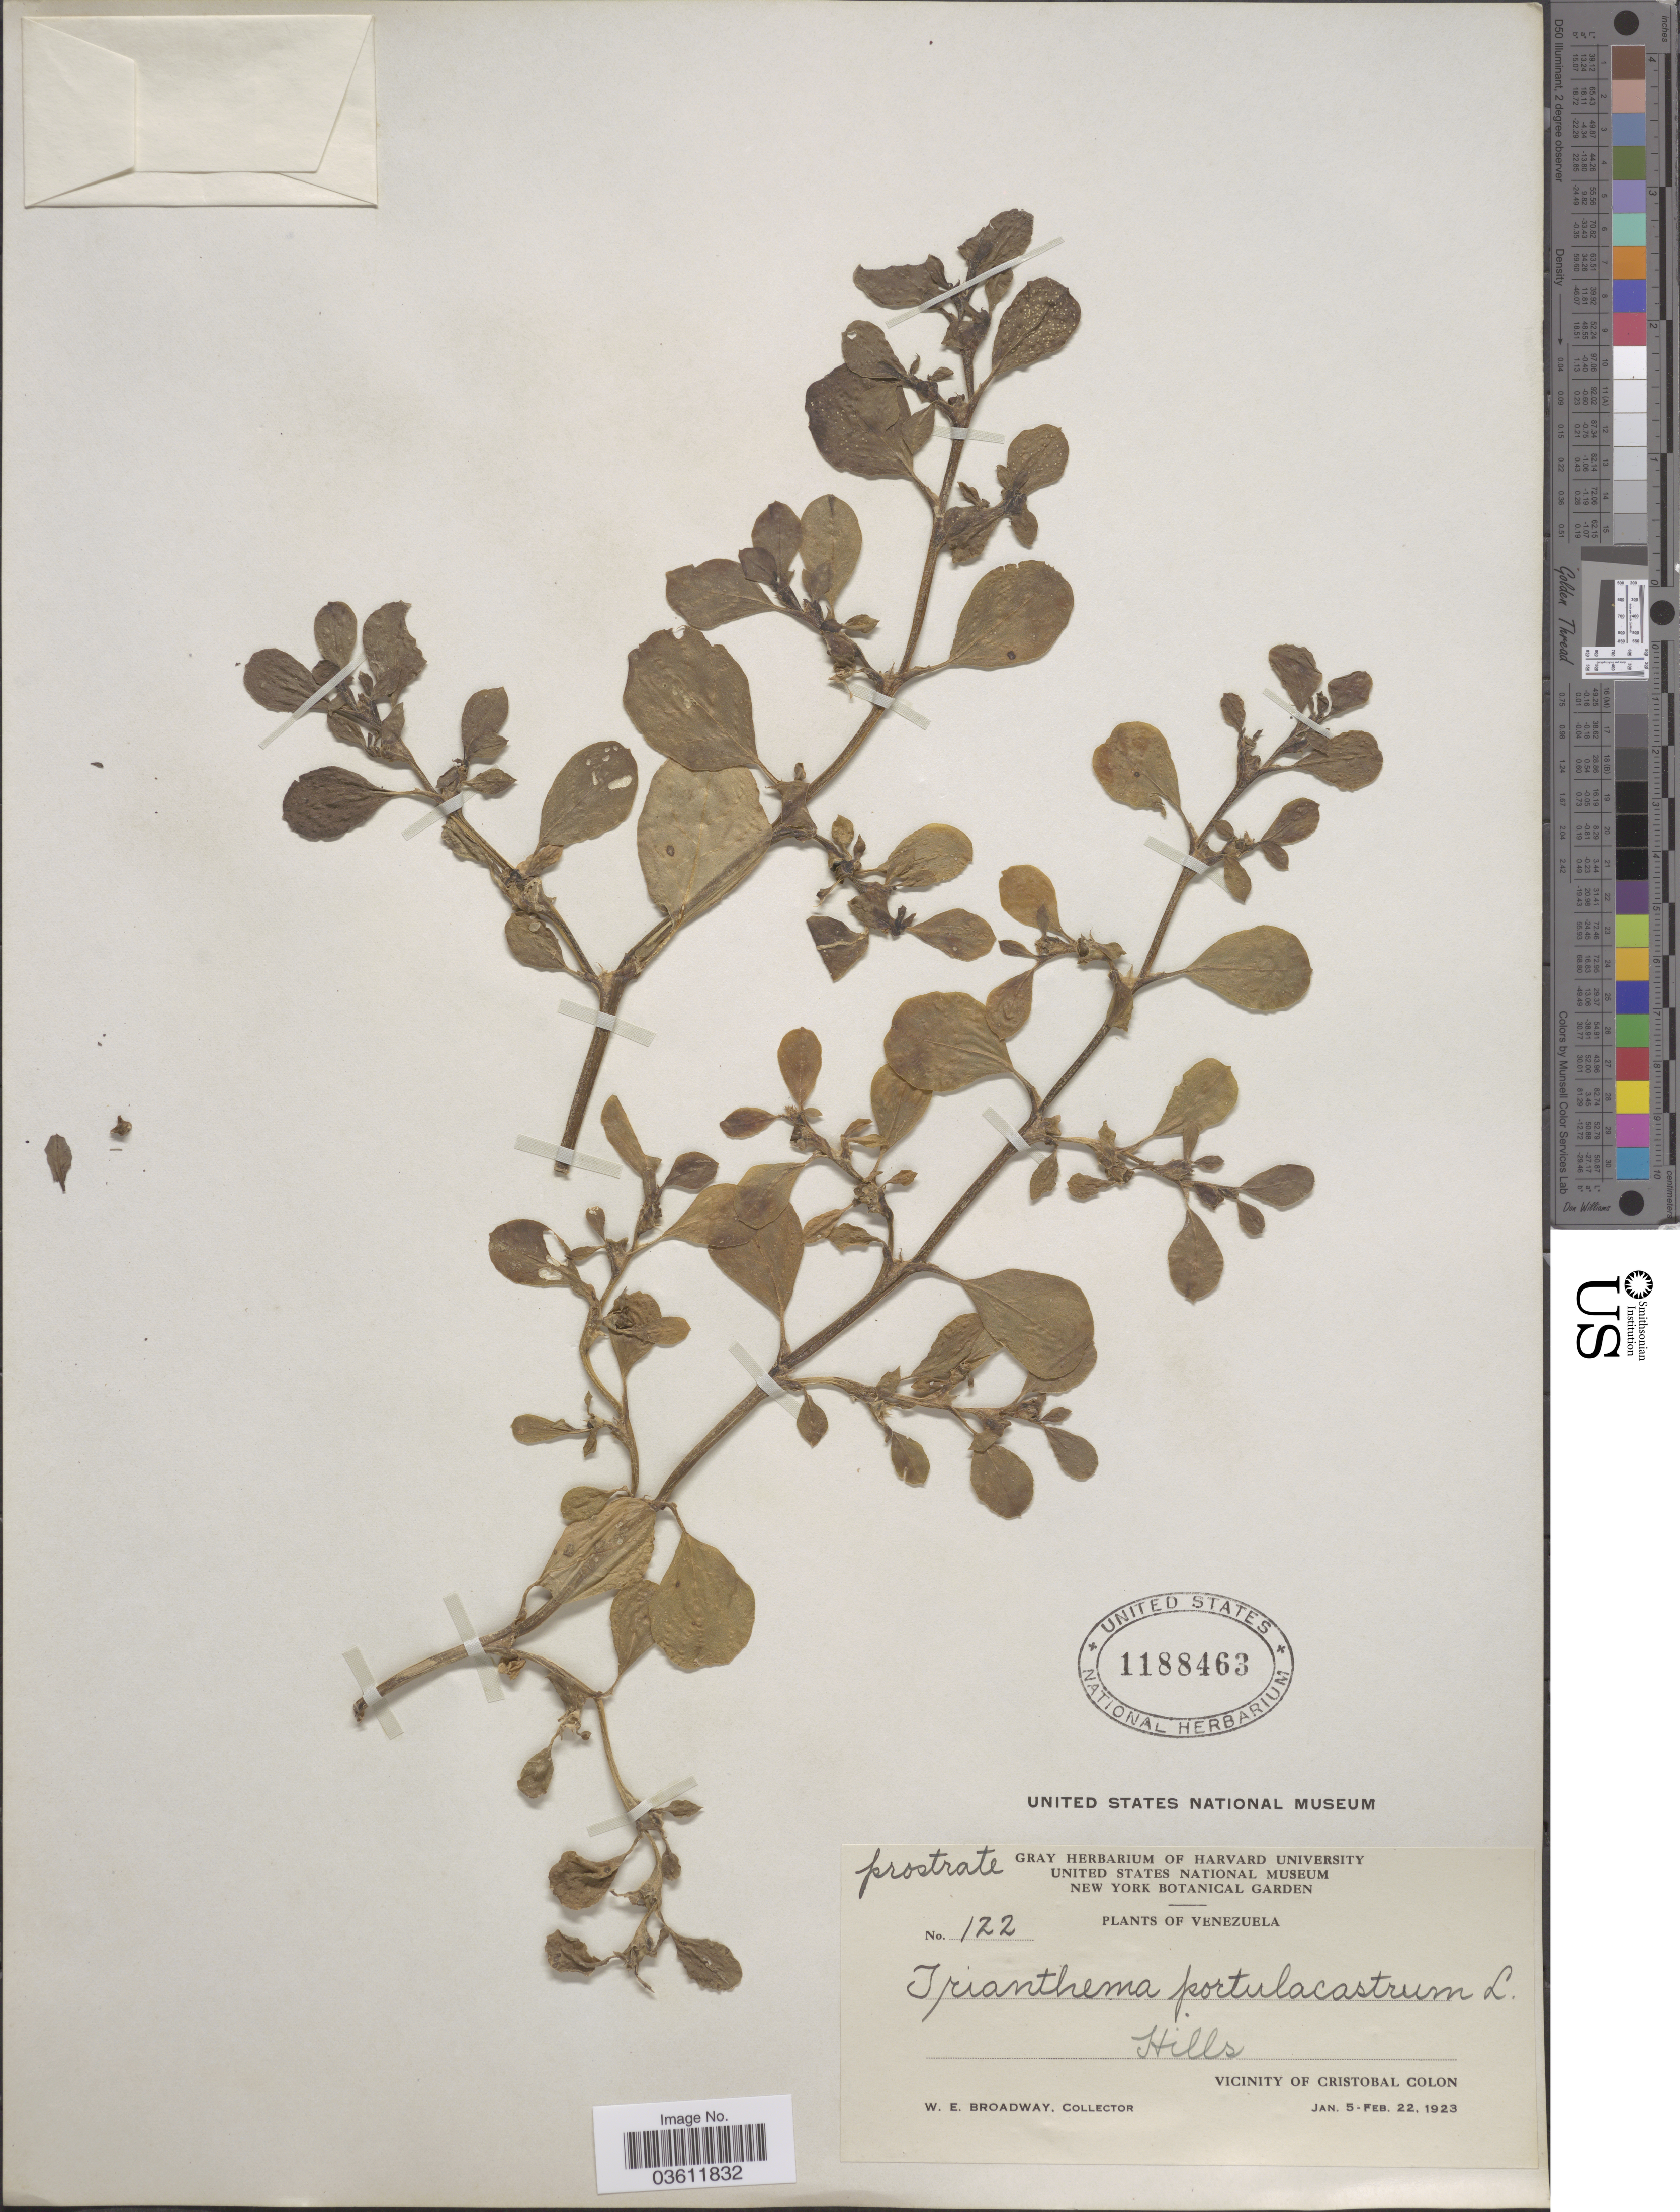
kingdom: Plantae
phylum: Tracheophyta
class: Magnoliopsida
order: Caryophyllales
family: Aizoaceae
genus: Trianthema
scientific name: Trianthema portulacastrum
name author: L.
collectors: W. E. Broadway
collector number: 122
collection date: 1923-01-05/1923-02-22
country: Venezuela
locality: Hills. Vicinity of Cristobal Colon.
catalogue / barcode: US 1188463